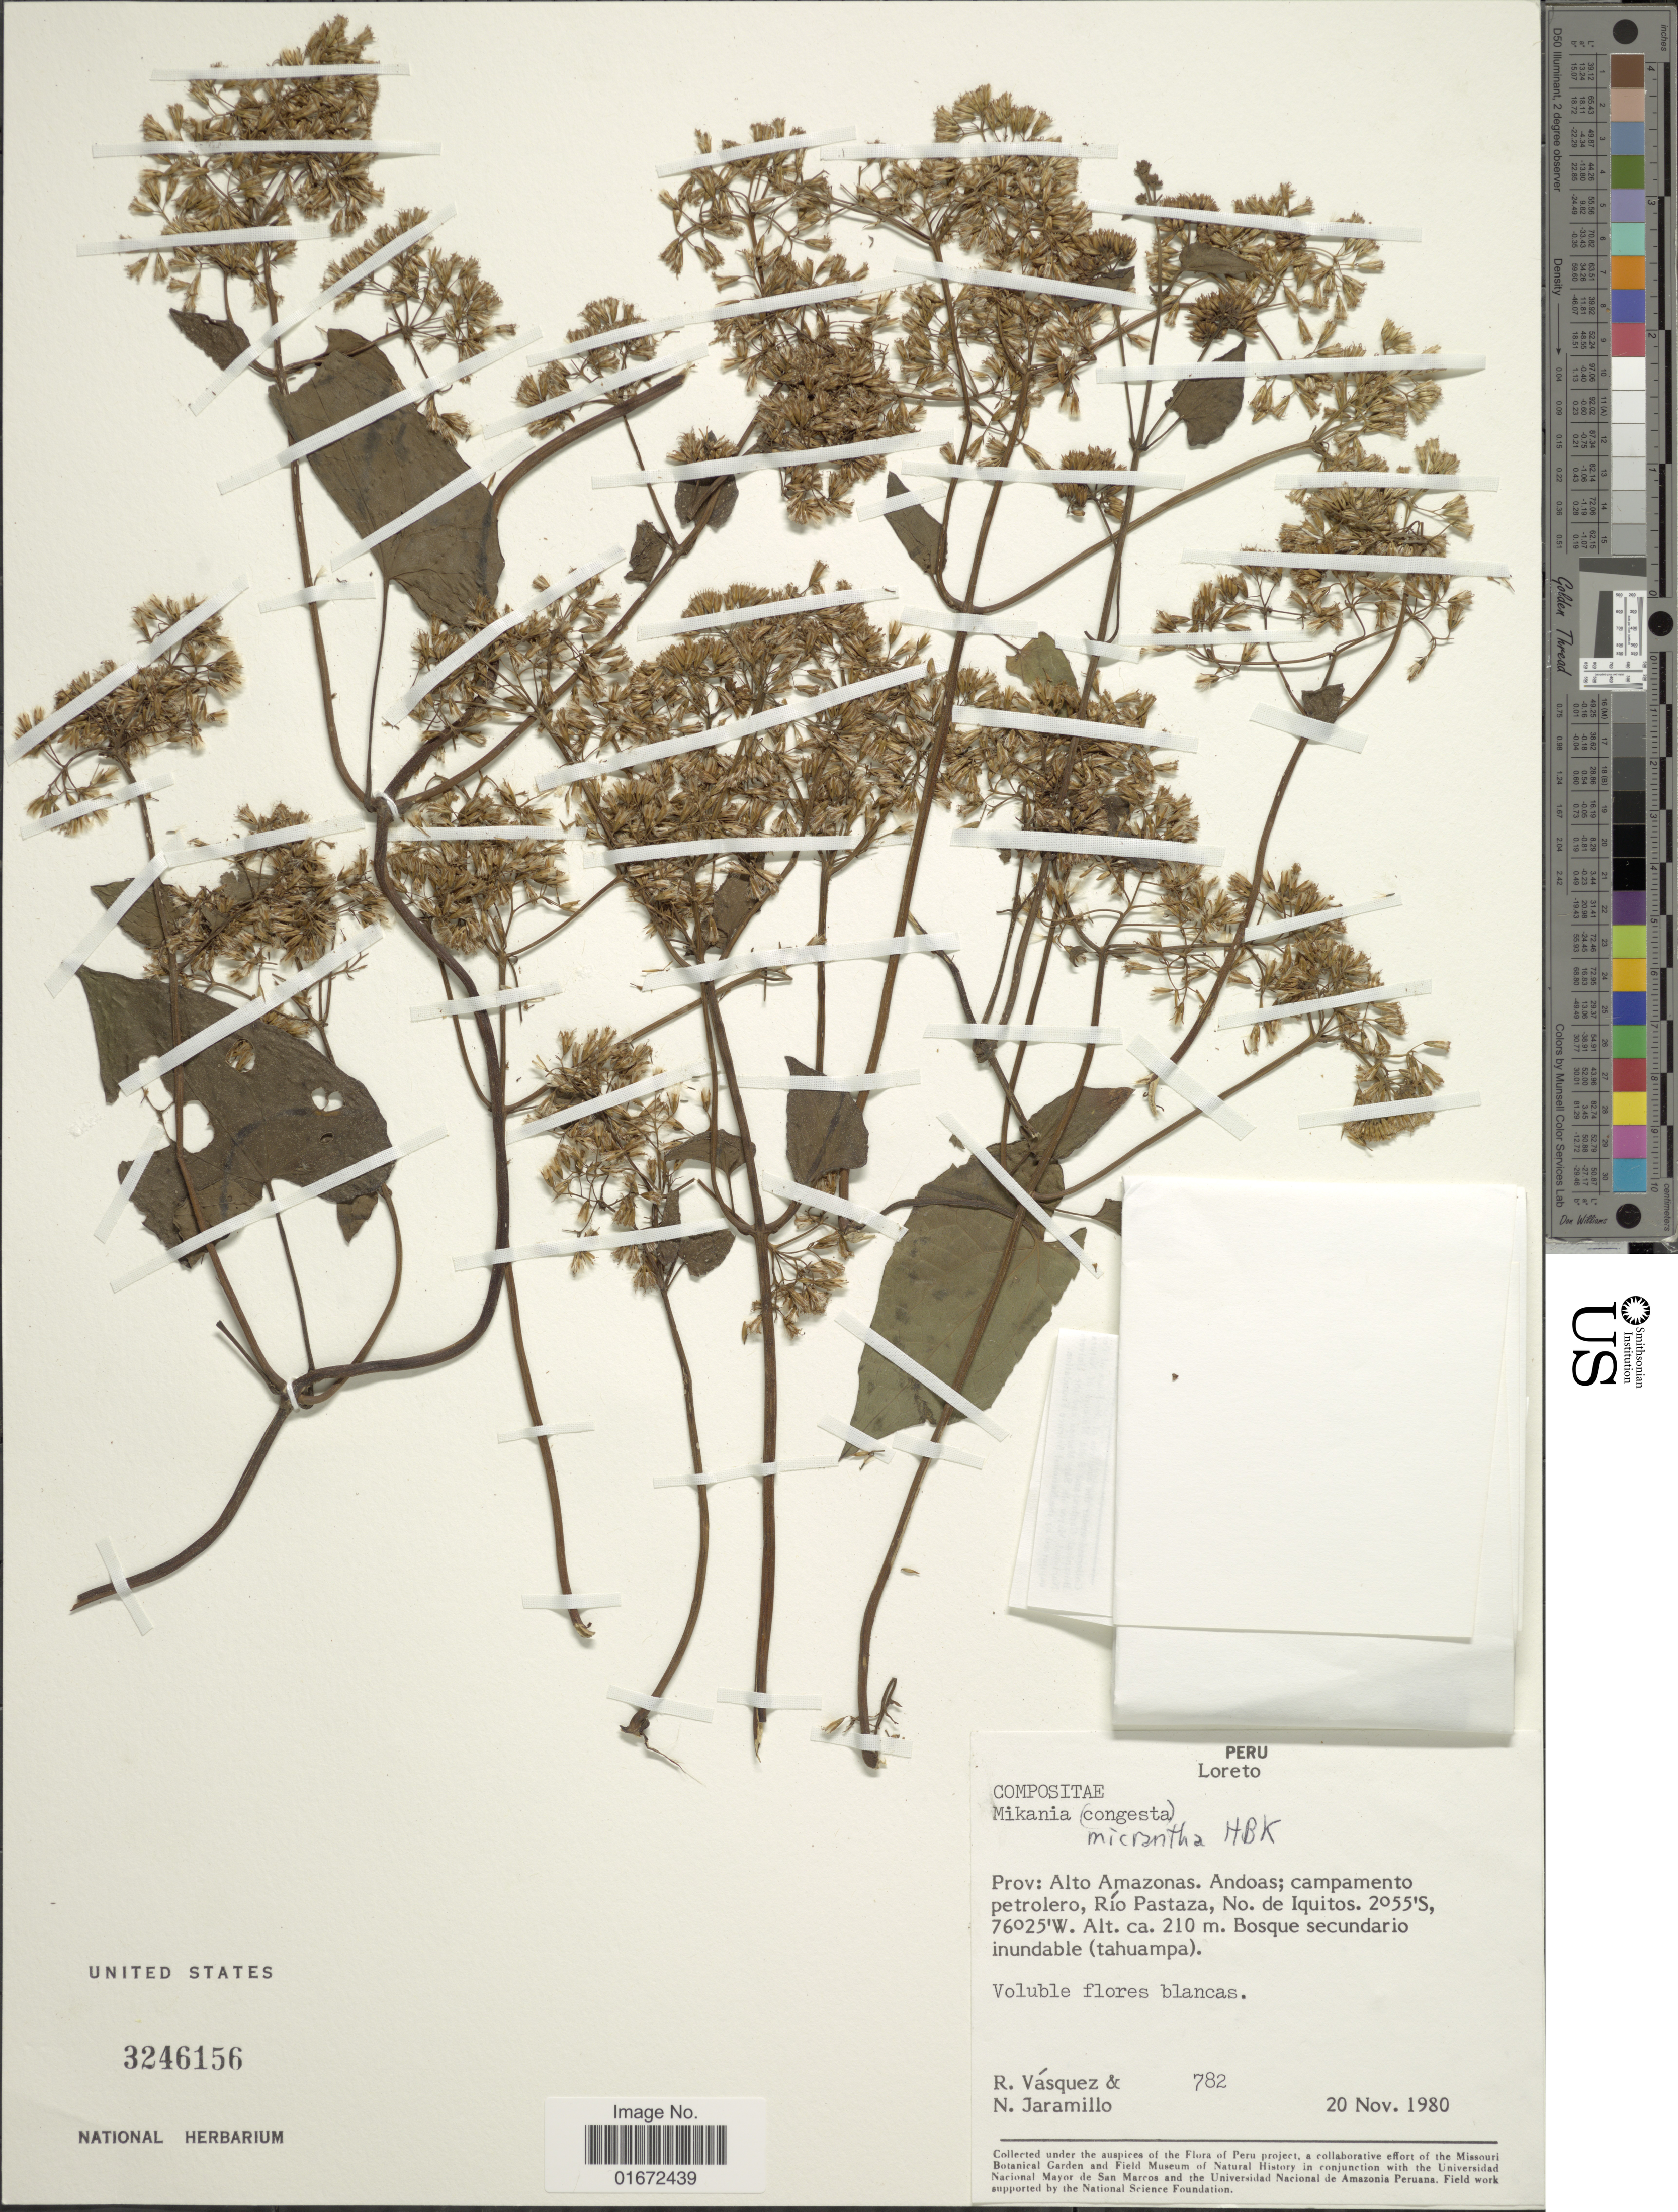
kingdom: Plantae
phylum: Tracheophyta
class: Magnoliopsida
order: Asterales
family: Asteraceae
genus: Mikania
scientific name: Mikania micrantha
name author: Kunth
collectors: R. Vasquez & N. Jaramillo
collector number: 782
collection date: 1980-11-20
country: Peru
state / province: Loreto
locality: Prov: Alto Amazonas. Andoas; campamento petrolero, Río Pastaza, No. de Iquitos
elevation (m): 210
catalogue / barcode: US 3246156